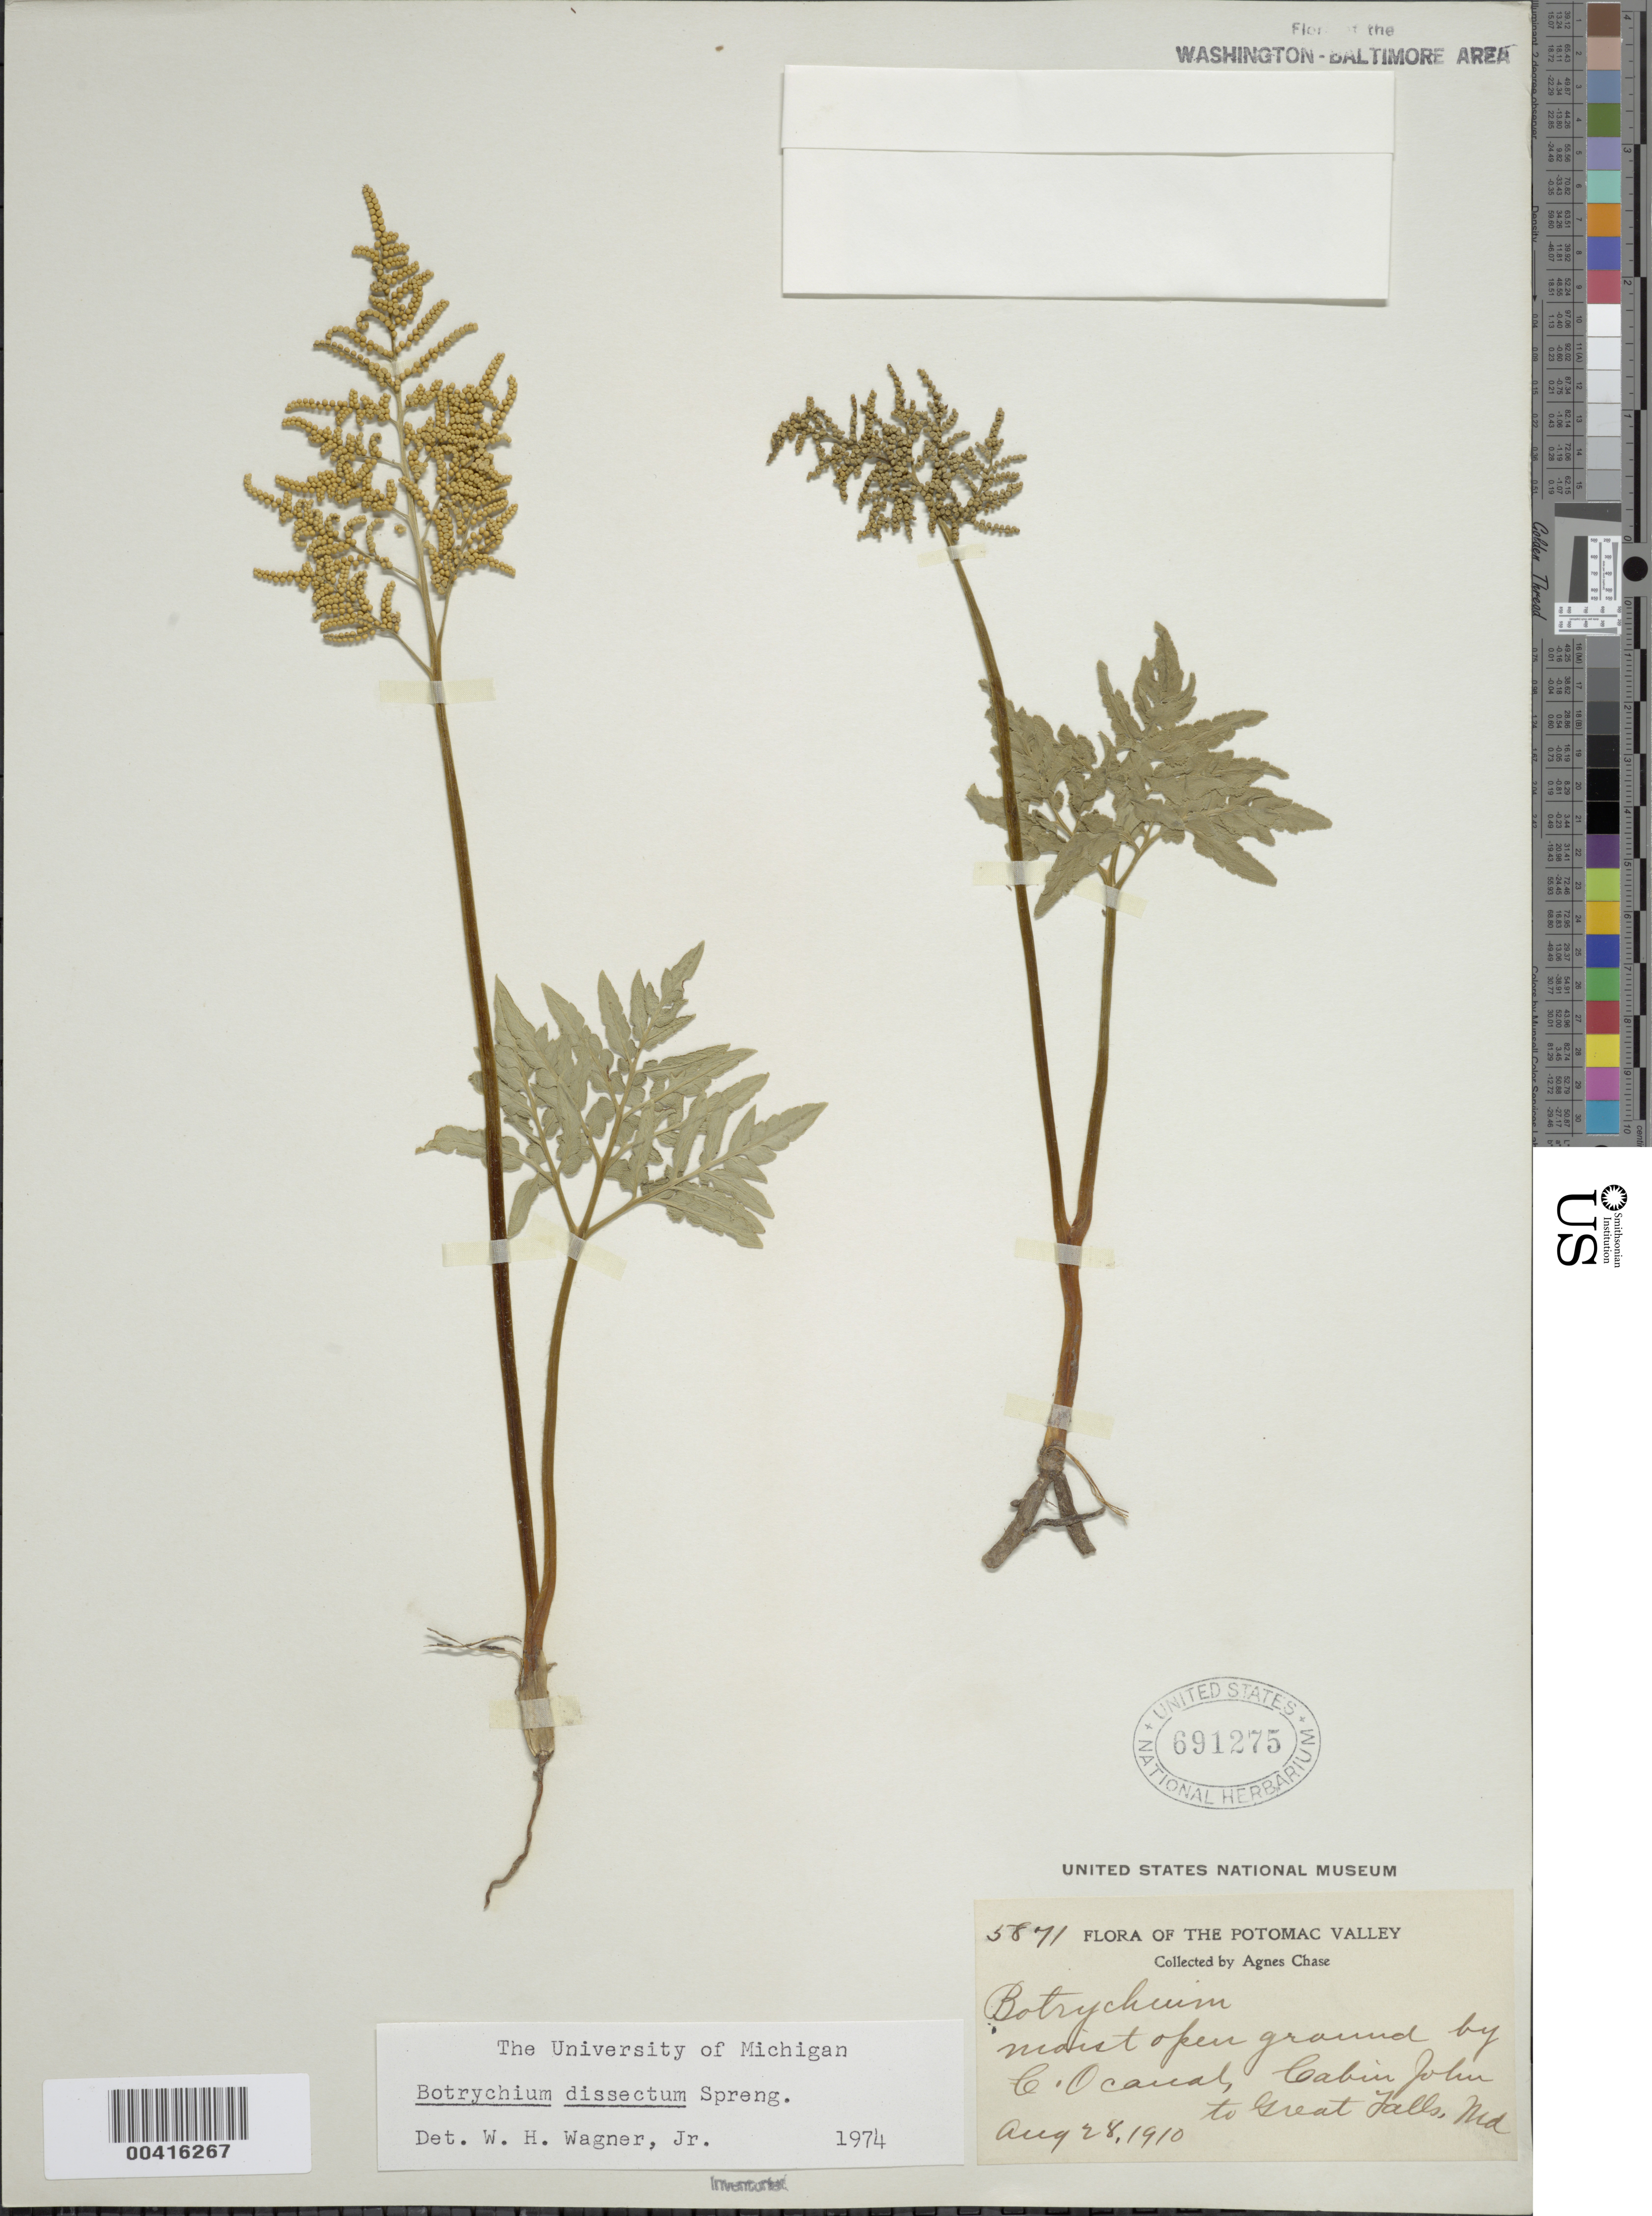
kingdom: Plantae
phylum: Tracheophyta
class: Polypodiopsida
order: Ophioglossales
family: Ophioglossaceae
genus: Botrychium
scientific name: Botrychium dissectum var. obliquum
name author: Clute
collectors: A. Chase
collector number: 5871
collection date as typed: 28 Aug 1910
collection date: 1910-08-28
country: United States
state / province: Maryland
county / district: Montgomery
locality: Cabin John to Great Falls, C. & O. Canal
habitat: Moist open ground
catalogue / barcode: US 691275